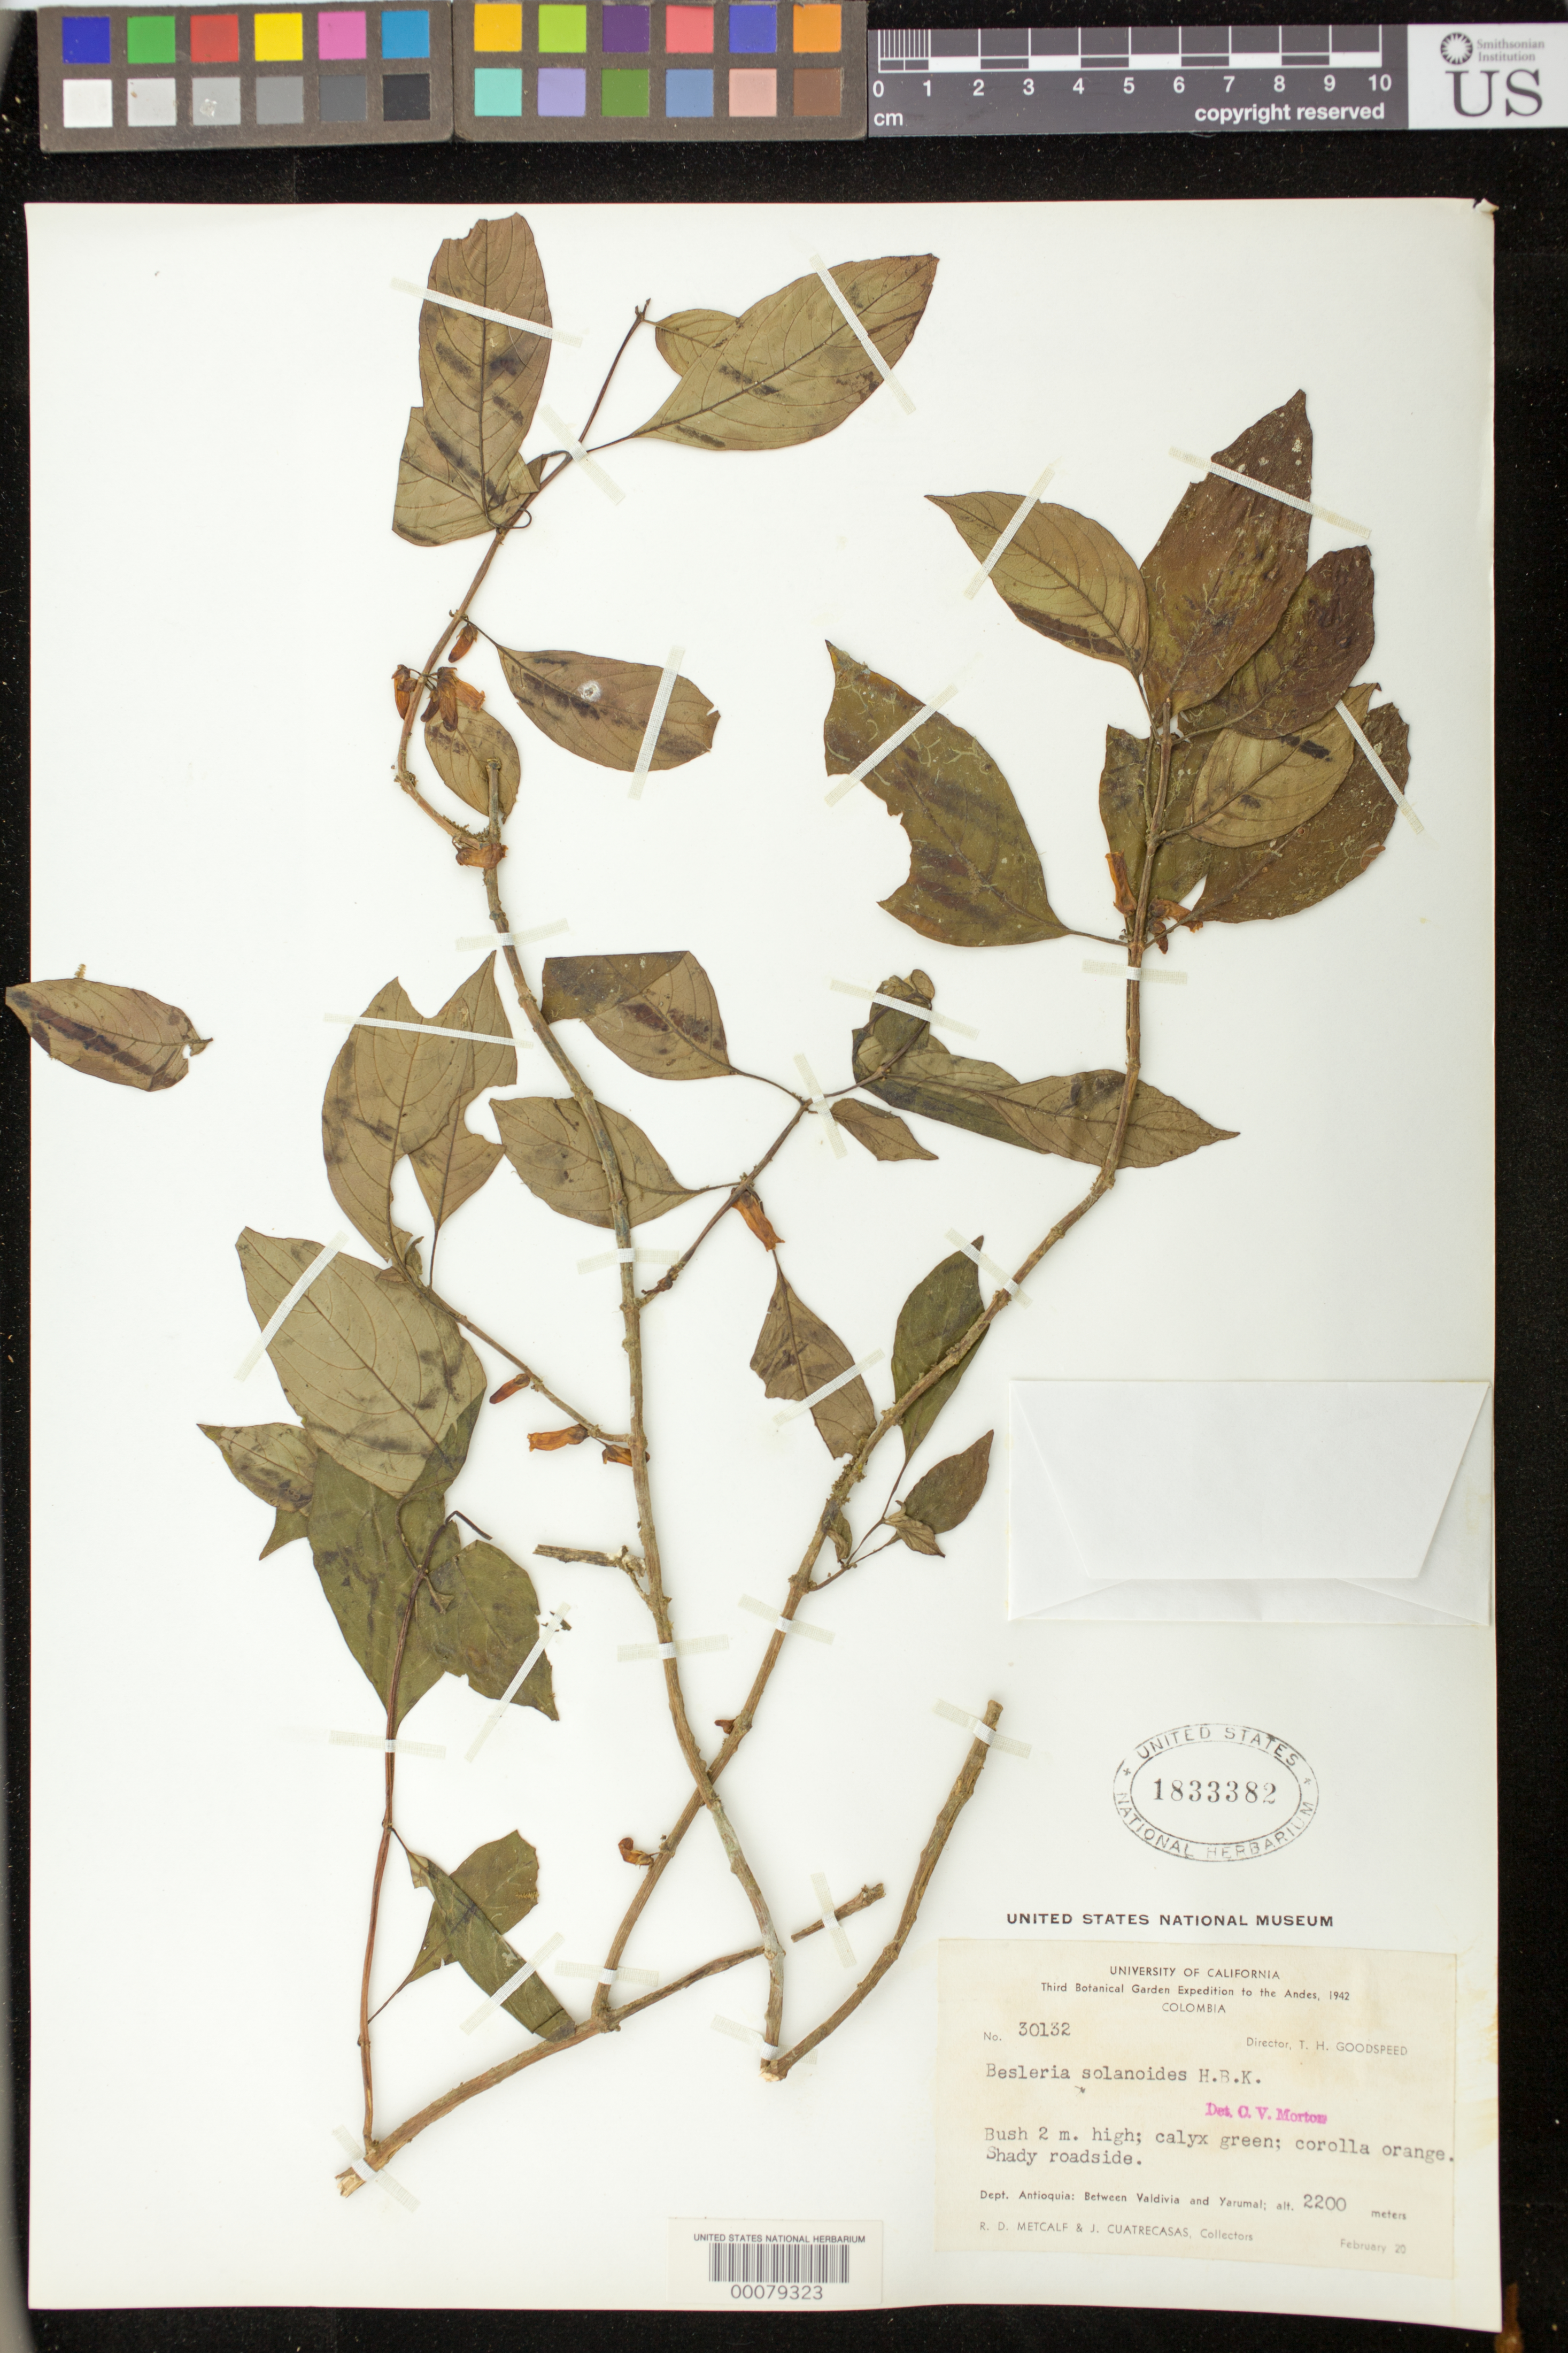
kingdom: Plantae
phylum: Tracheophyta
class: Magnoliopsida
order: Lamiales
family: Gesneriaceae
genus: Besleria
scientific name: Besleria solanoides var. solanoides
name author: Kunth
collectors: R. D. Metcalf & J. Cuatrecasas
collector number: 30132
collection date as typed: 20 Feb 1942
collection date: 1942-02-20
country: Colombia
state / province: Antioquia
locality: Between Valdivia and Yarumal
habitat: Shady roadside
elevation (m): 2200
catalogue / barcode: US 1833382